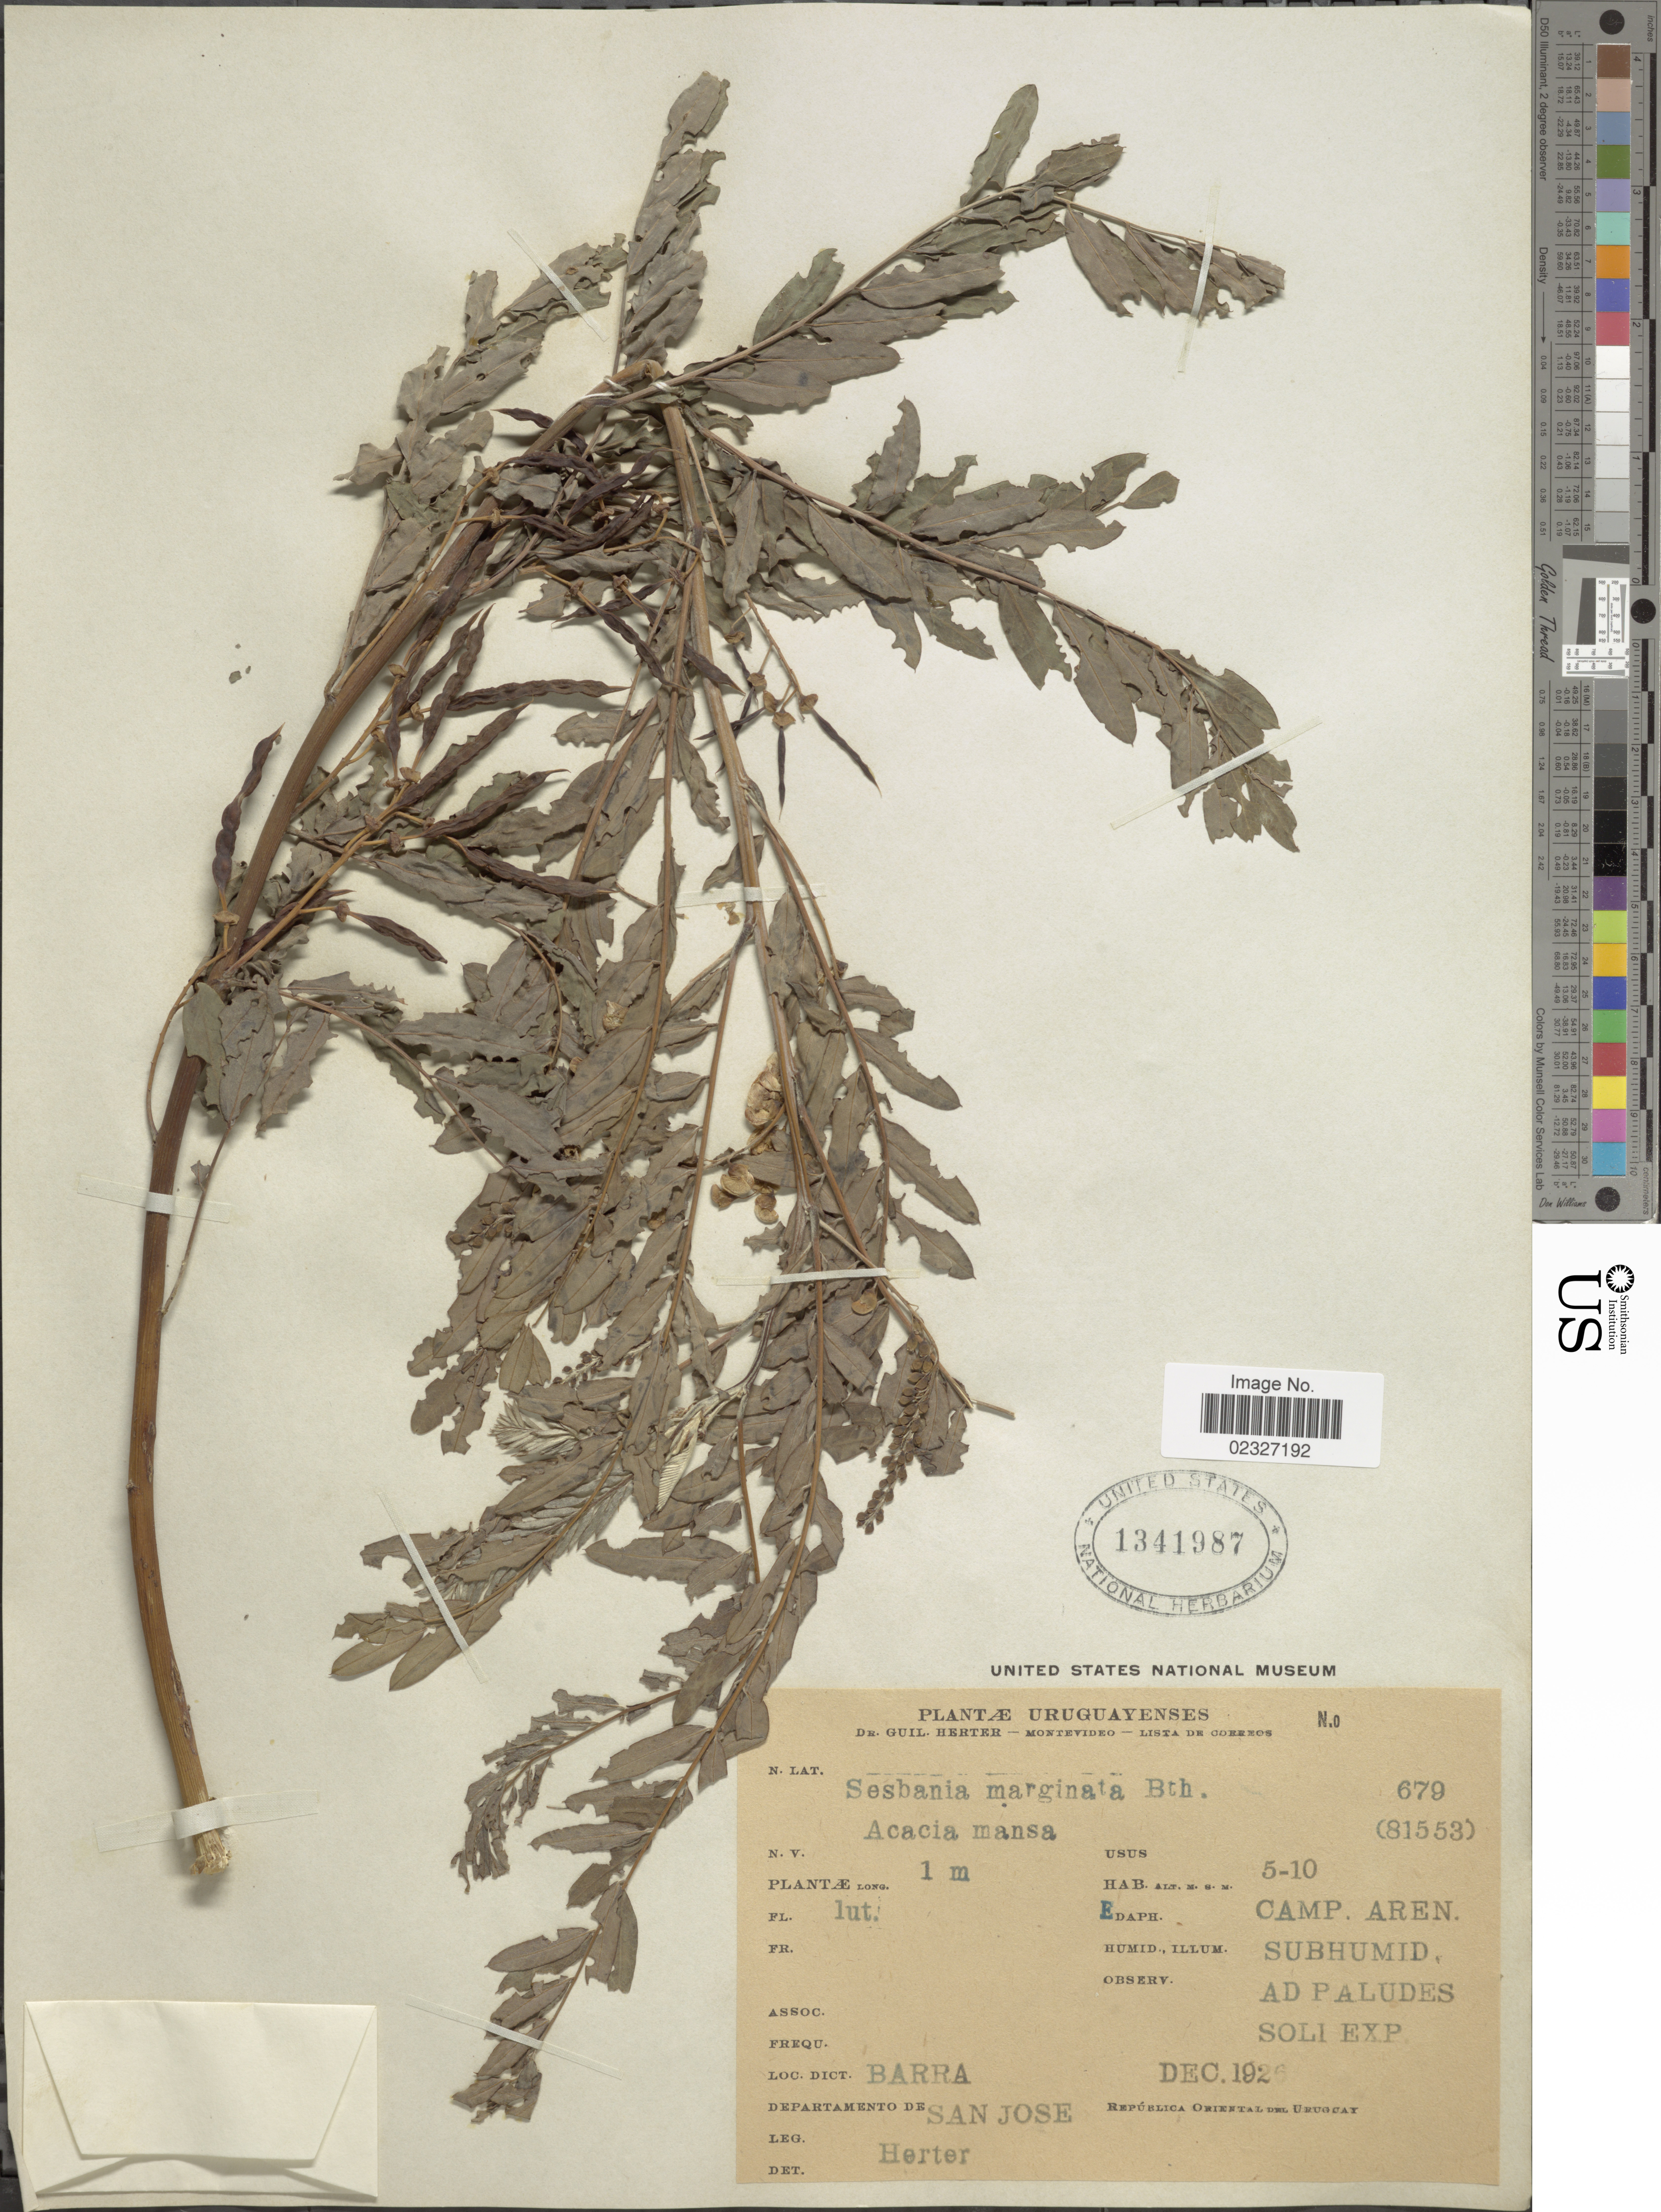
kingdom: Plantae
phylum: Tracheophyta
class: Magnoliopsida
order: Fabales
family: Fabaceae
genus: Sesbania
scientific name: Sesbania marginata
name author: Benth.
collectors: G. Herter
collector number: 679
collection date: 1926-12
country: Uruguay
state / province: San Jose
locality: Barra, Departamento de San Jose, República Oriental Uruguay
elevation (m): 5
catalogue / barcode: US 1341987